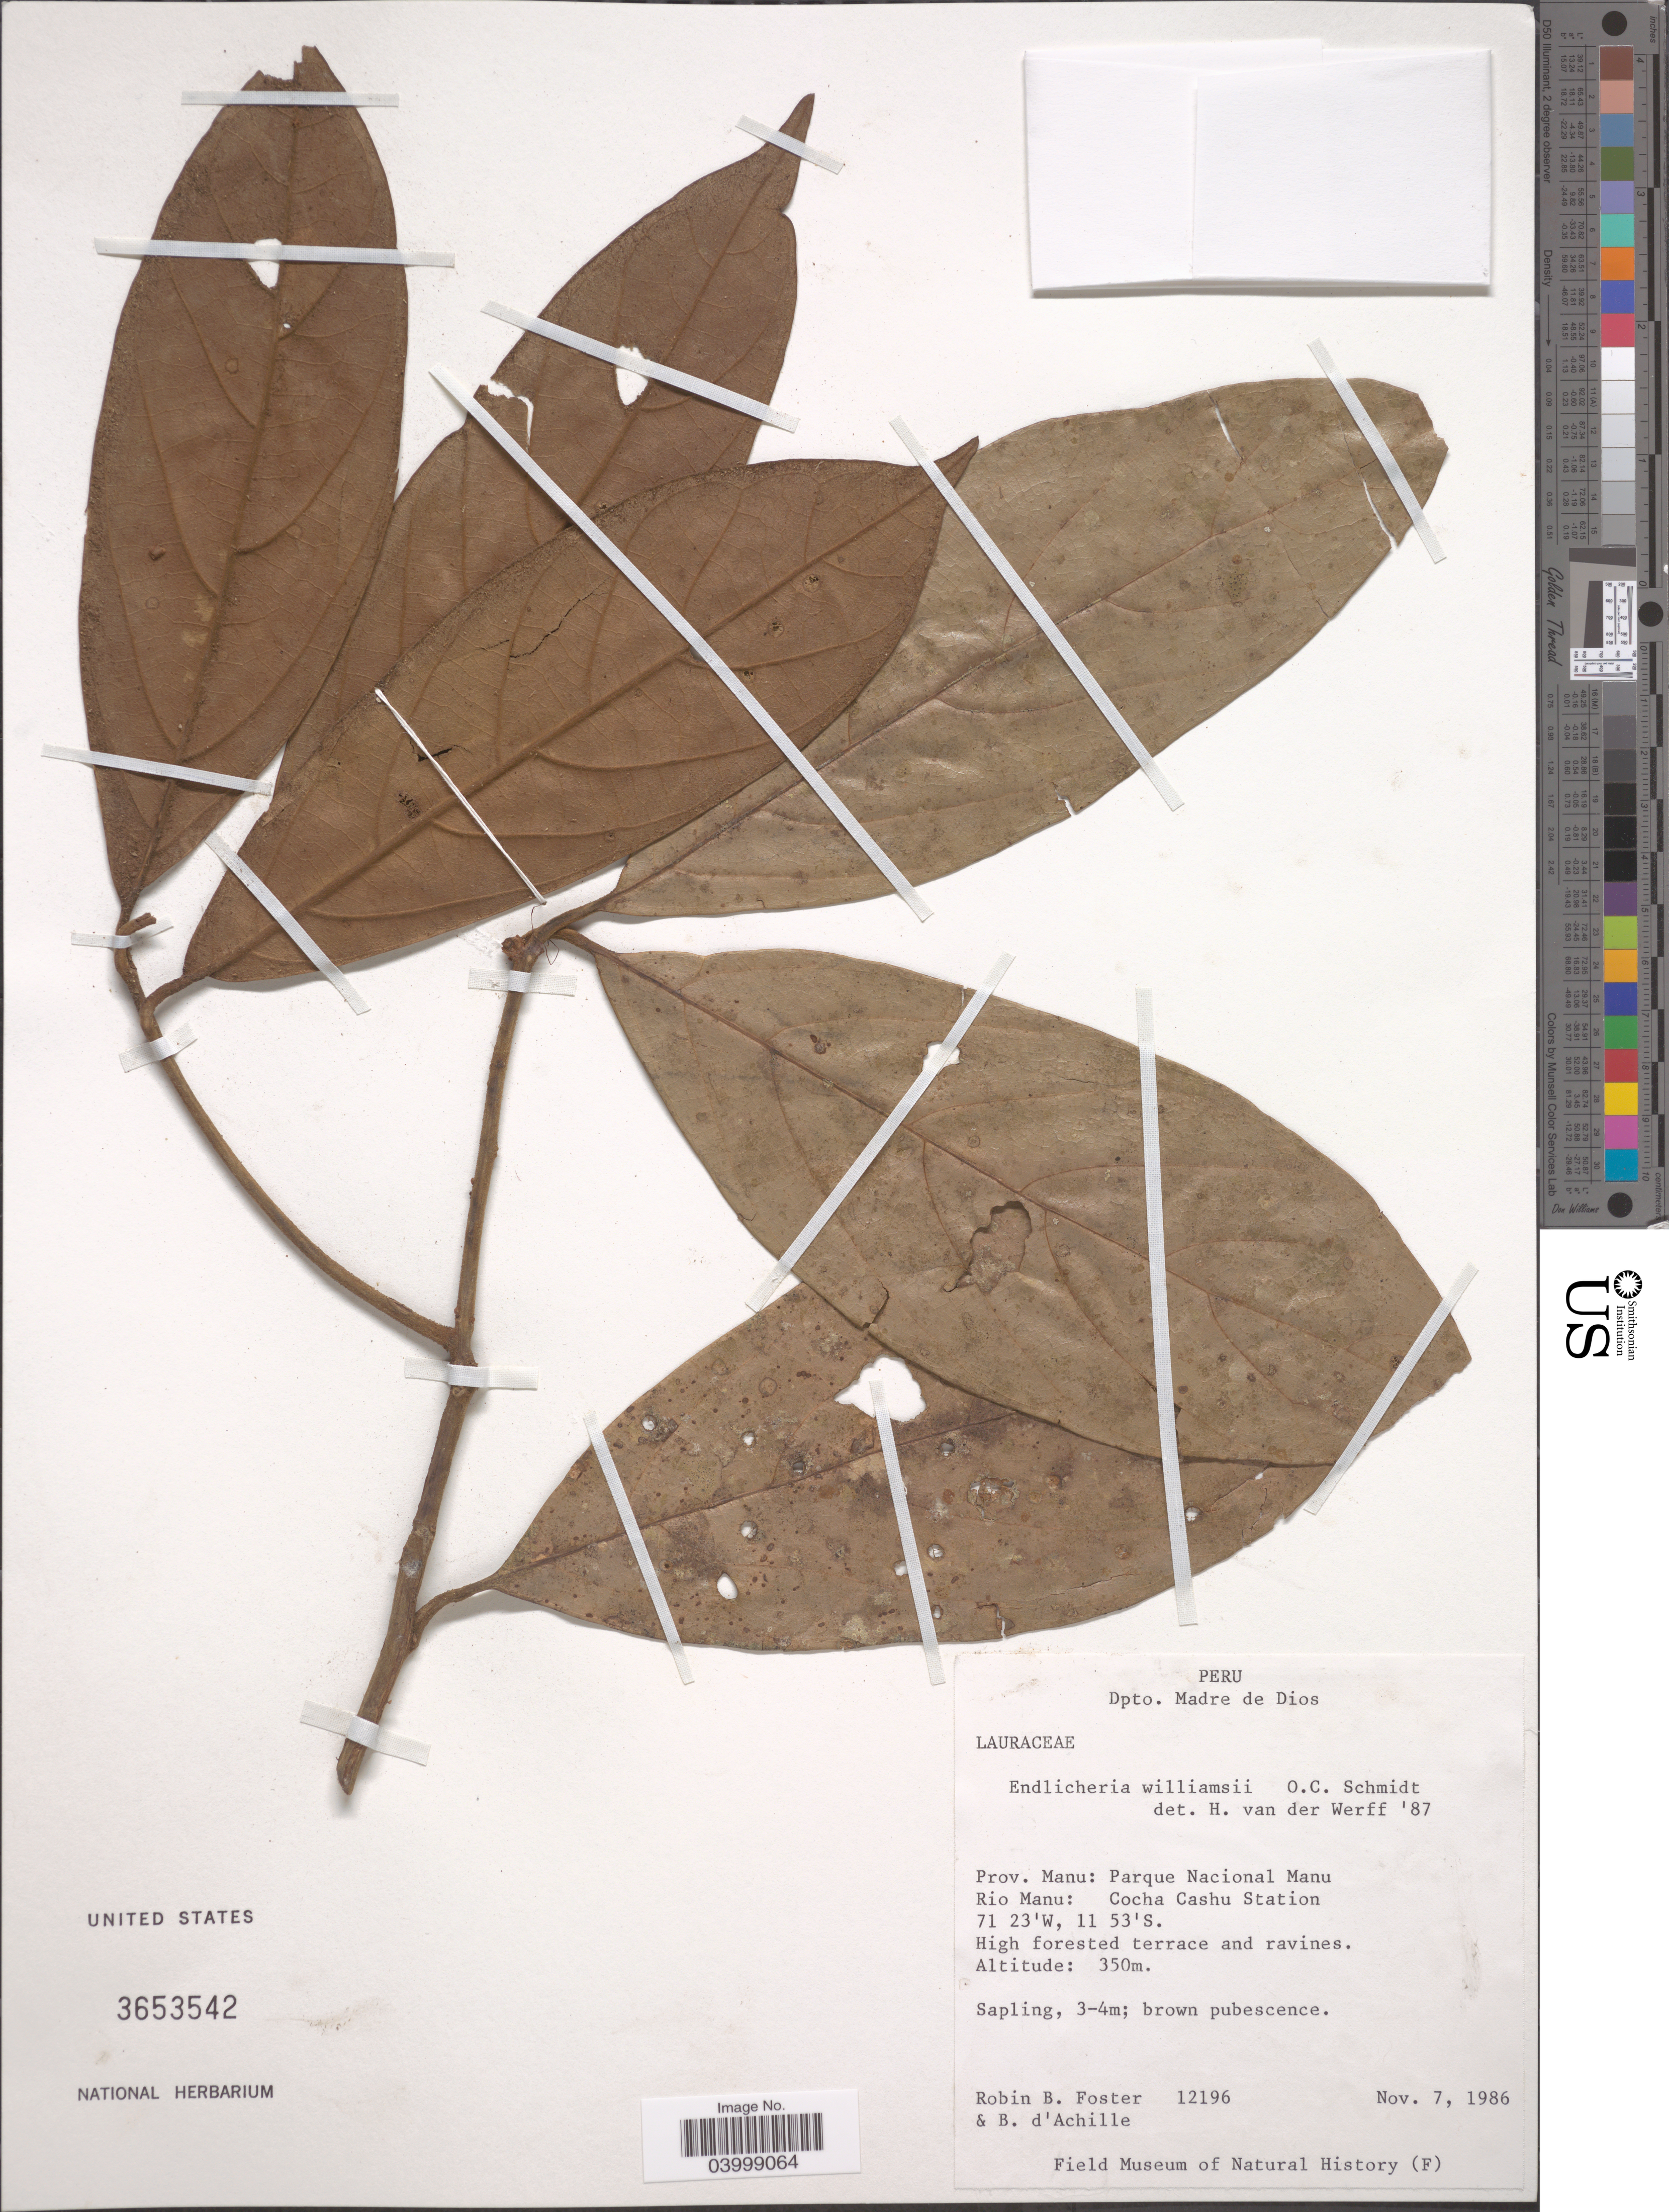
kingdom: Plantae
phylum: Tracheophyta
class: Magnoliopsida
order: Laurales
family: Lauraceae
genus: Endlicheria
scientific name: Endlicheria williamsii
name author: O.C. Schmidt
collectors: R. B. Foster & B. d'Achille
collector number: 12196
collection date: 1986-11-07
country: Peru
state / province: Madre de Dios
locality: Dpto. Madre de Dios. Prov. Manu: Parque Nacional Manu. Rio Manu: Cocha Cashu Station.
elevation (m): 350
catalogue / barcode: US 3653542